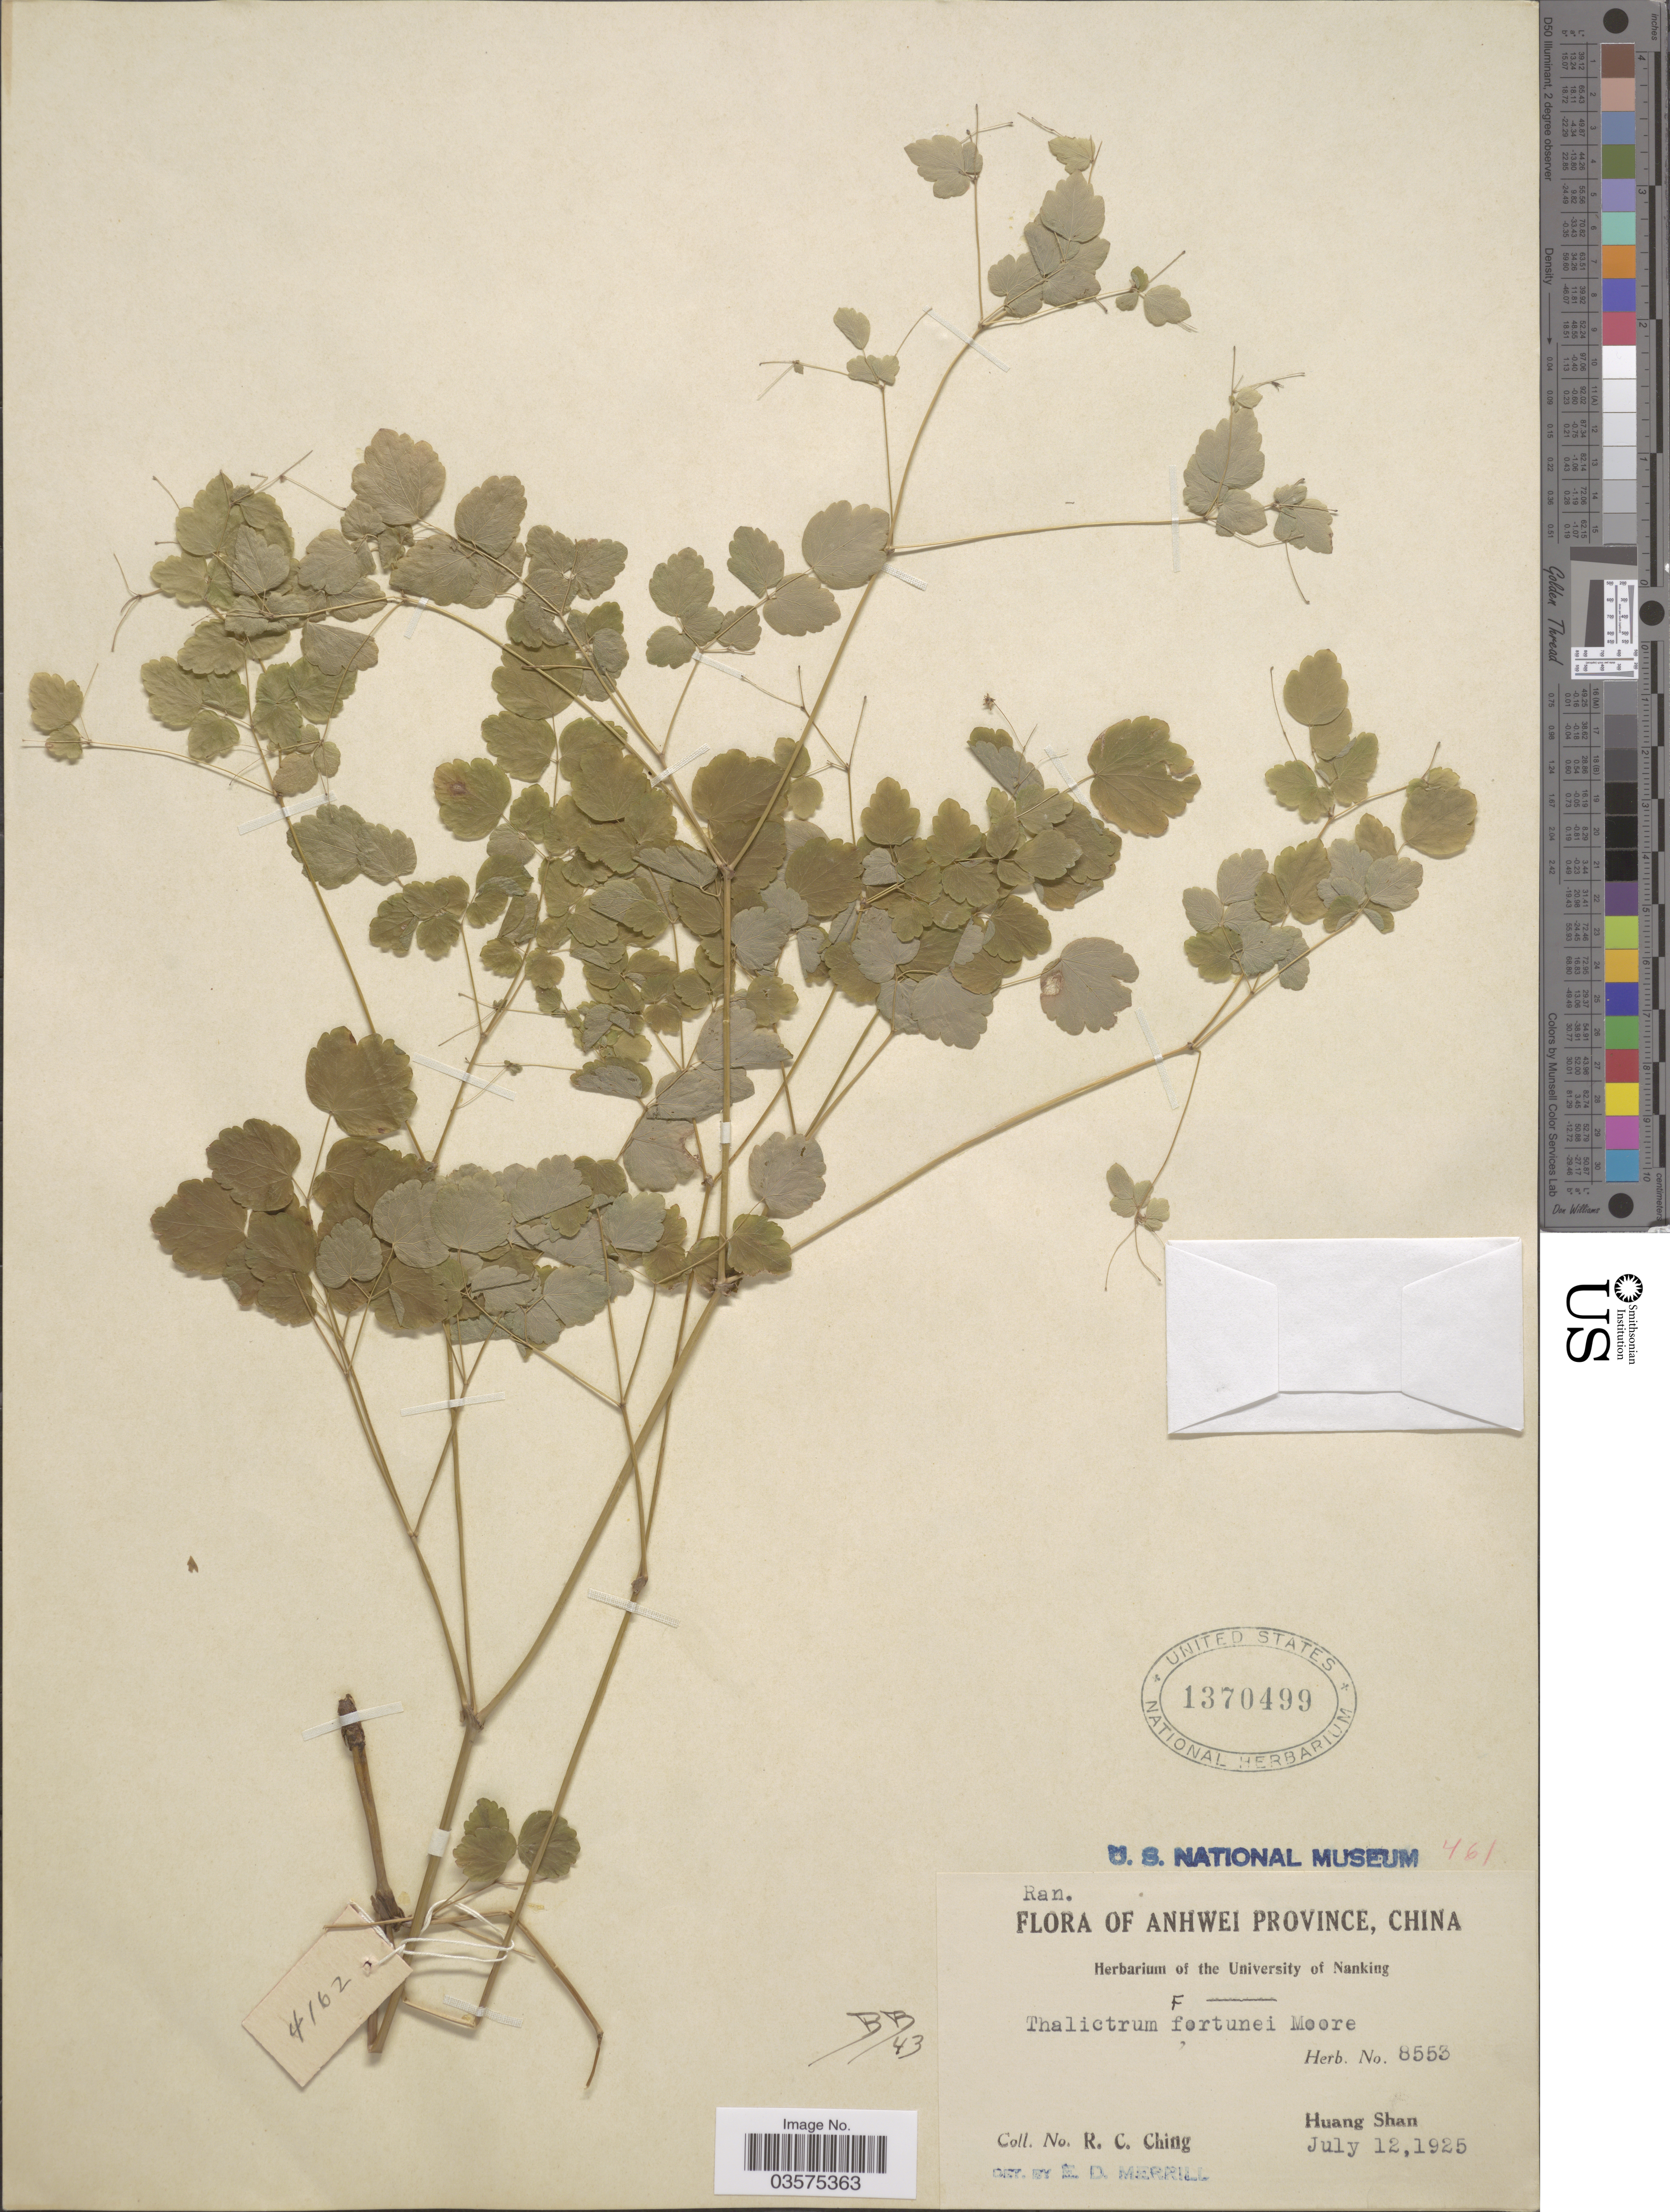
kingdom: Plantae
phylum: Tracheophyta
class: Magnoliopsida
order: Ranunculales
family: Ranunculaceae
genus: Thalictrum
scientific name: Thalictrum fortunei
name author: S. Moore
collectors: R. C. Ching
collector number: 8553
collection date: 1925-07-12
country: China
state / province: Anhui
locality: Anhwei Province. Huang Shan.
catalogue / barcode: US 1370499